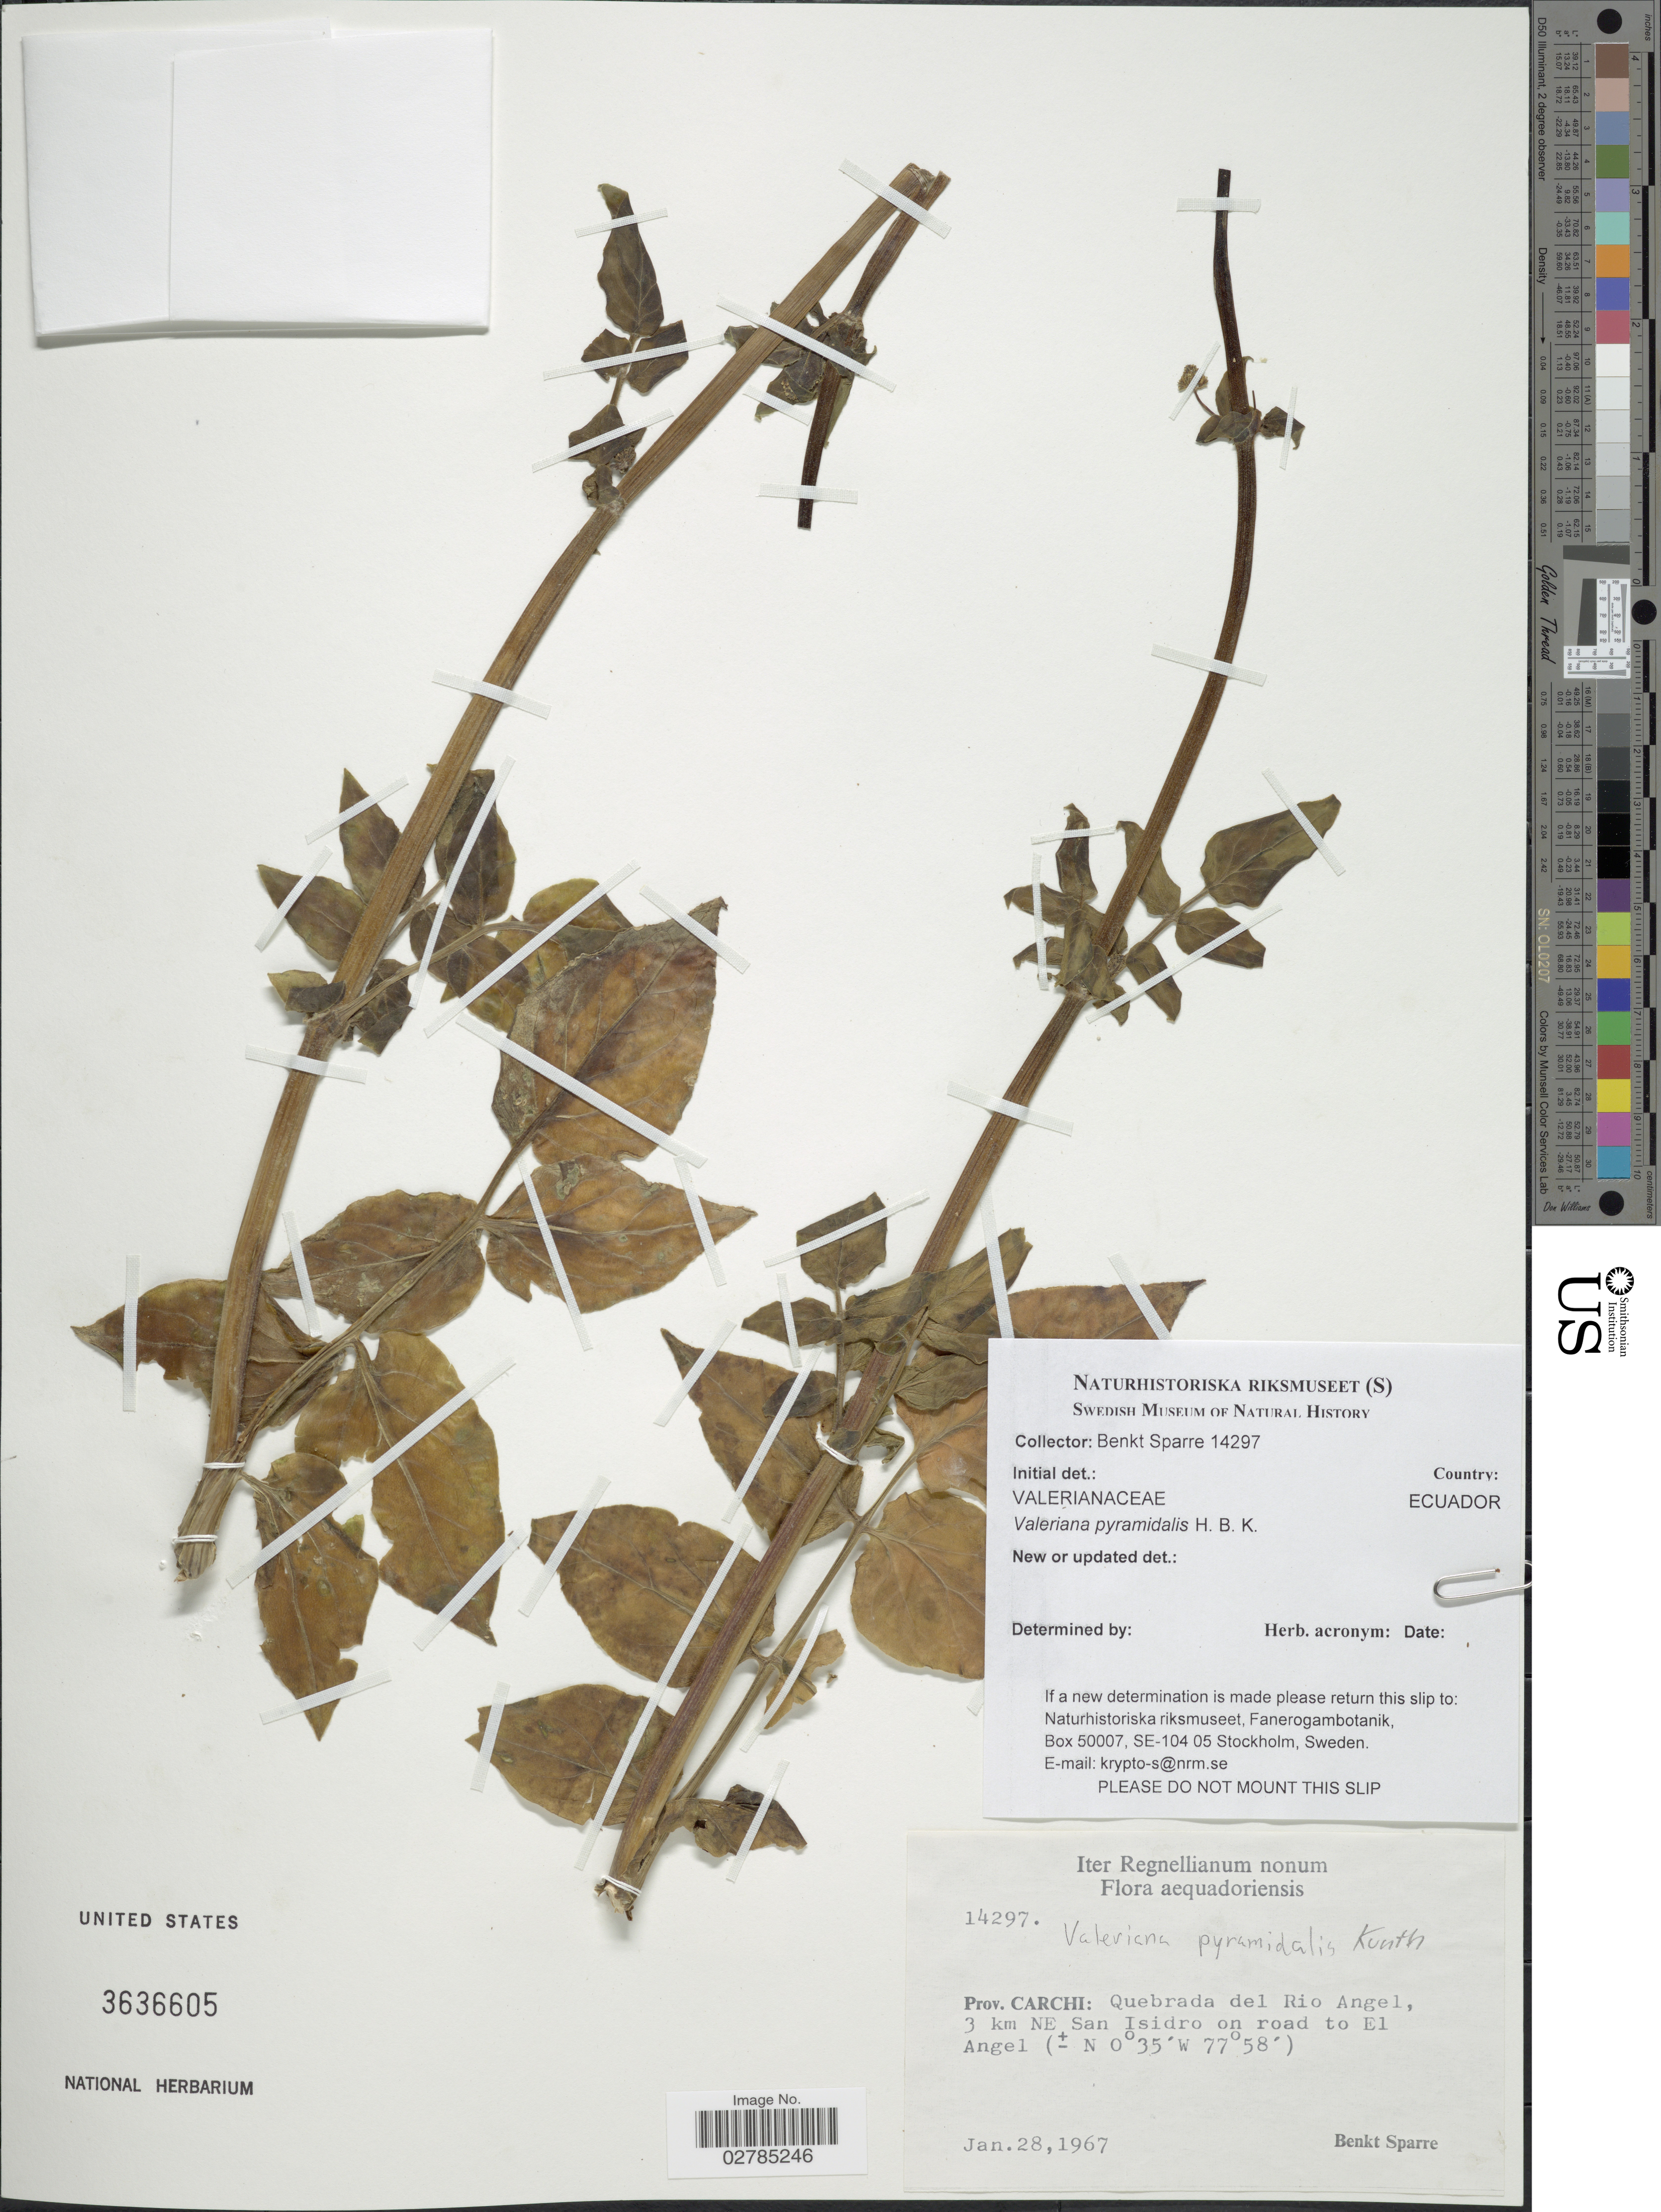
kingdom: Plantae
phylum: Tracheophyta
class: Magnoliopsida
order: Dipsacales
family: Caprifoliaceae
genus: Valeriana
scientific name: Valeriana pyramidalis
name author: Kunth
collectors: B. Sparre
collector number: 14297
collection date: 1967-01-28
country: Ecuador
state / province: Carchi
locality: Quebrada del Rio Angel, 3 km NE San Isidro on road to El Angel.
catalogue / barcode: US 3636605